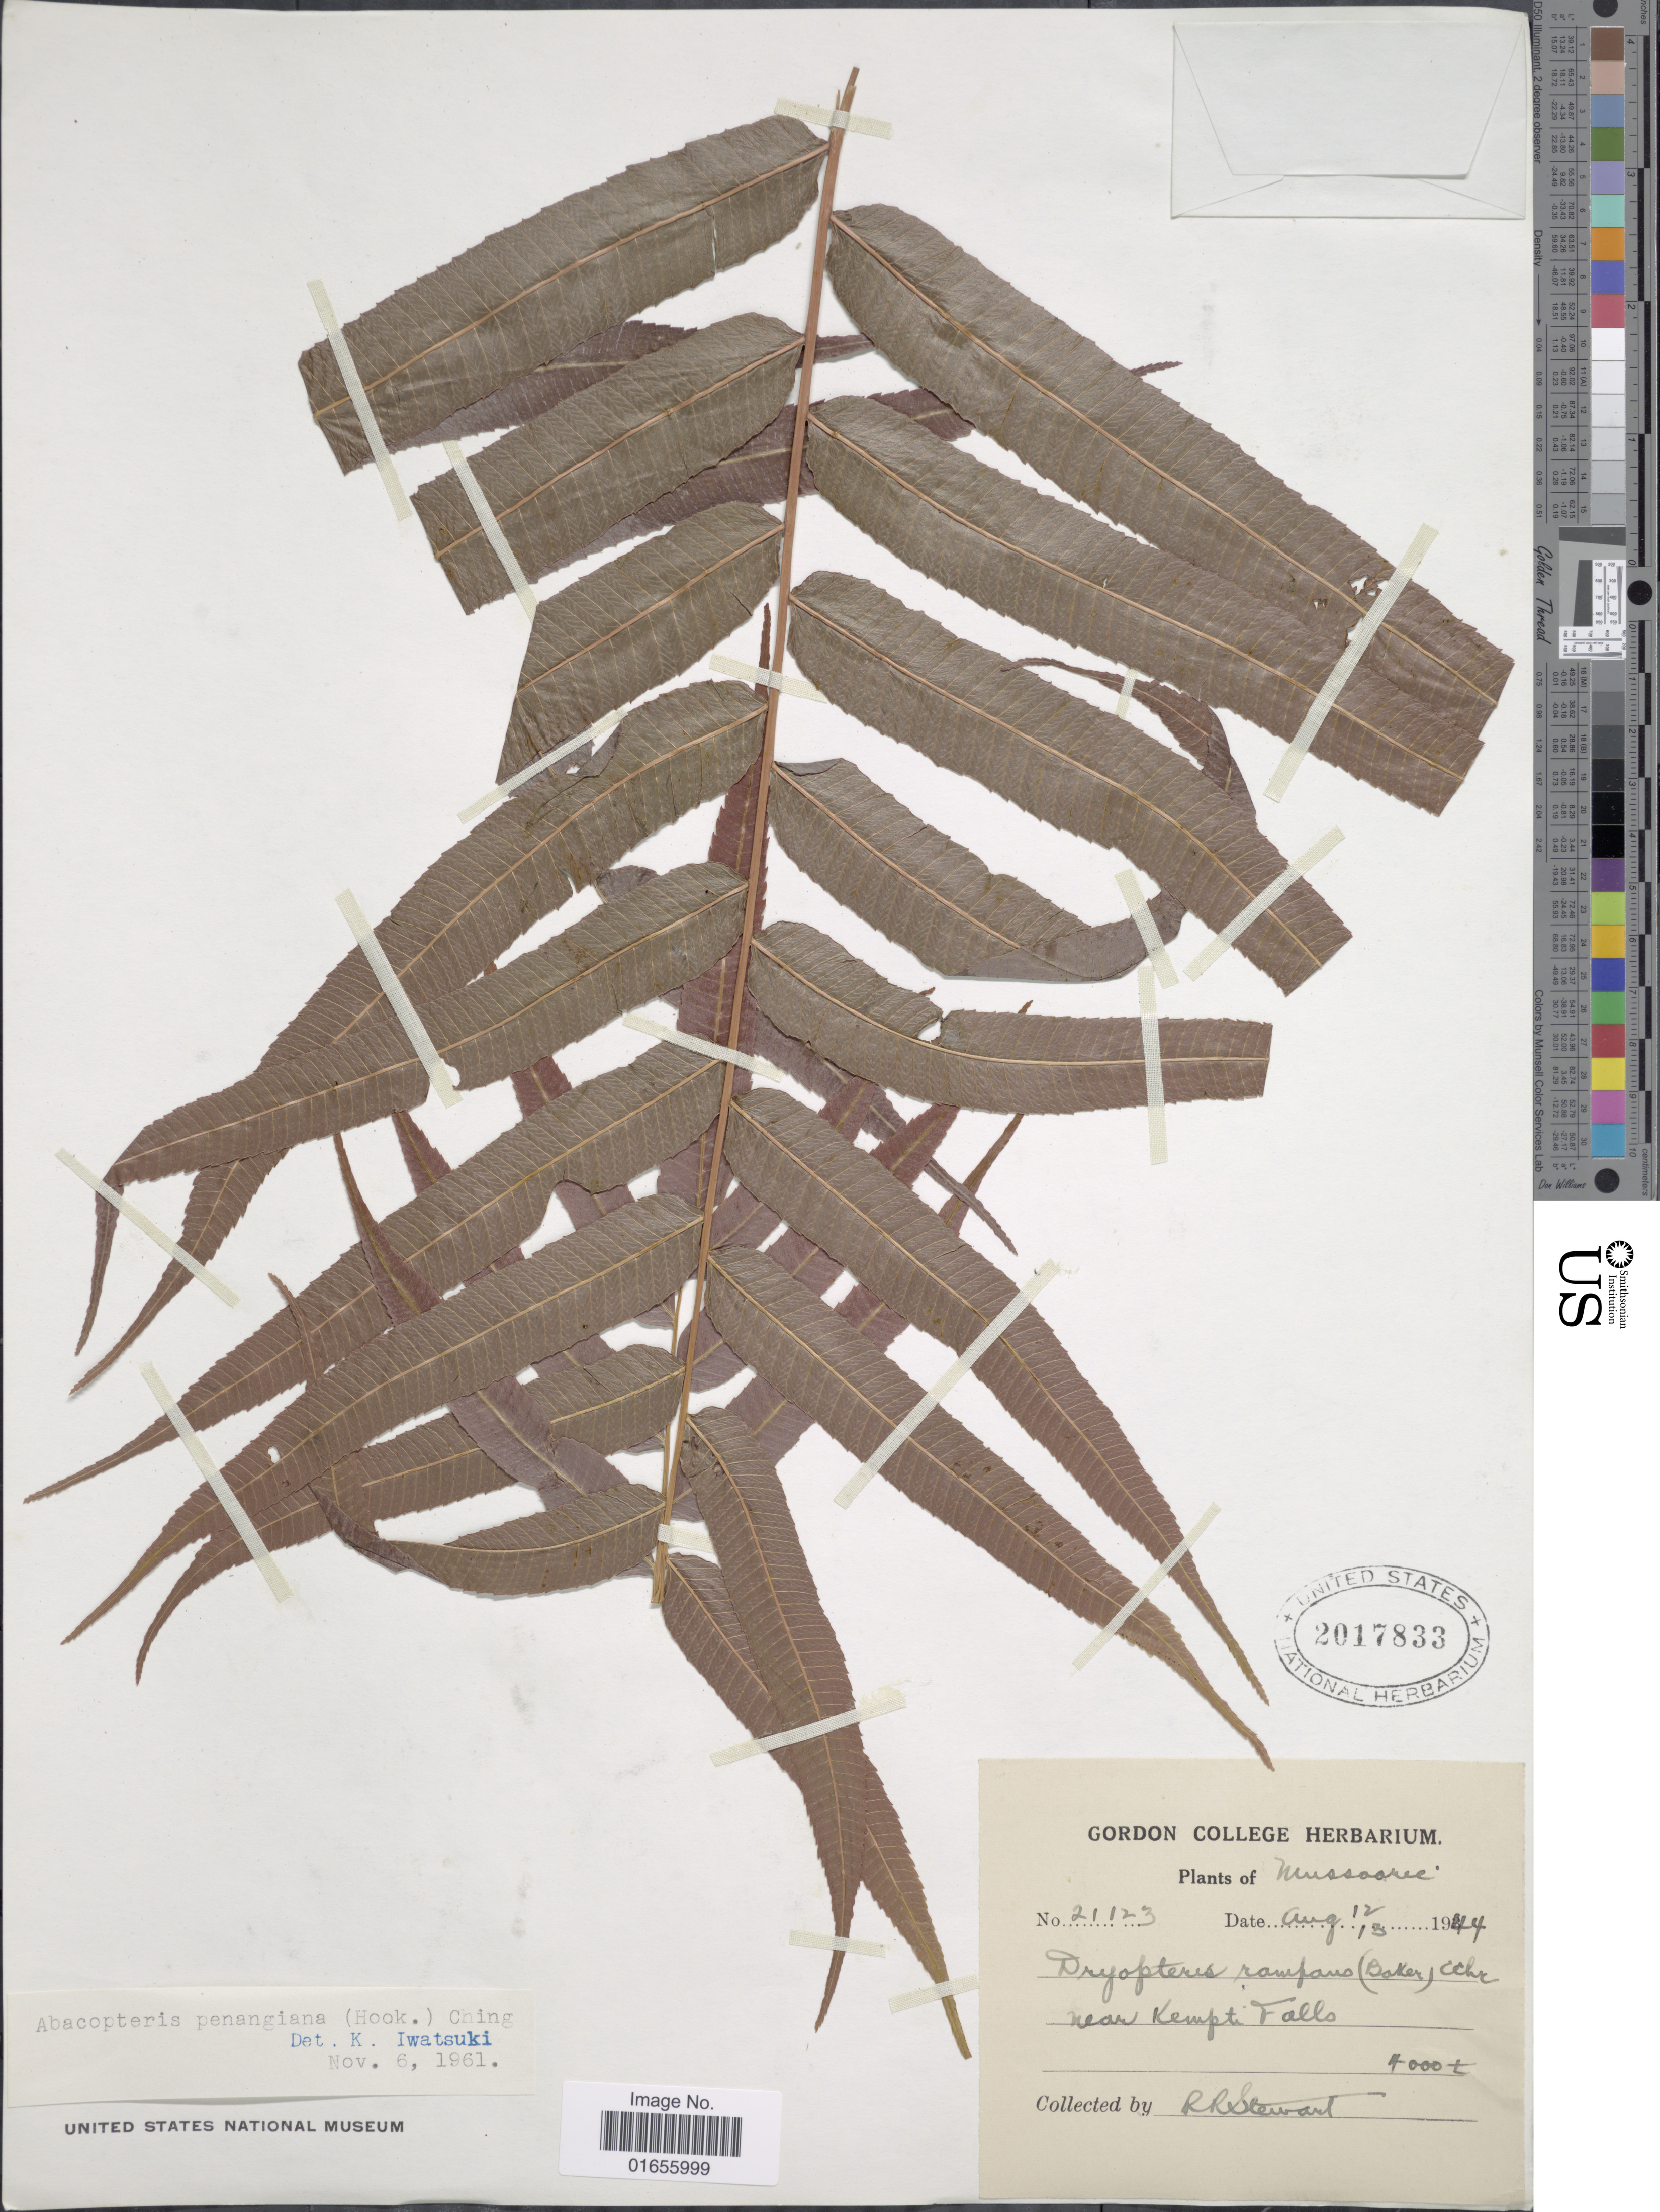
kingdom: Plantae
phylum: Tracheophyta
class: Polypodiopsida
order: Polypodiales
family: Thelypteridaceae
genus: Pronephrium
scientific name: Pronephrium penangiana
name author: (Hook.) Holttum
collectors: R. R. Stewart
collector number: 21123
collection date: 1944-08-12/1944-08-13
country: India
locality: Mussoorie, near Kempti Falls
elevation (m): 1219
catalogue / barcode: US 2017833